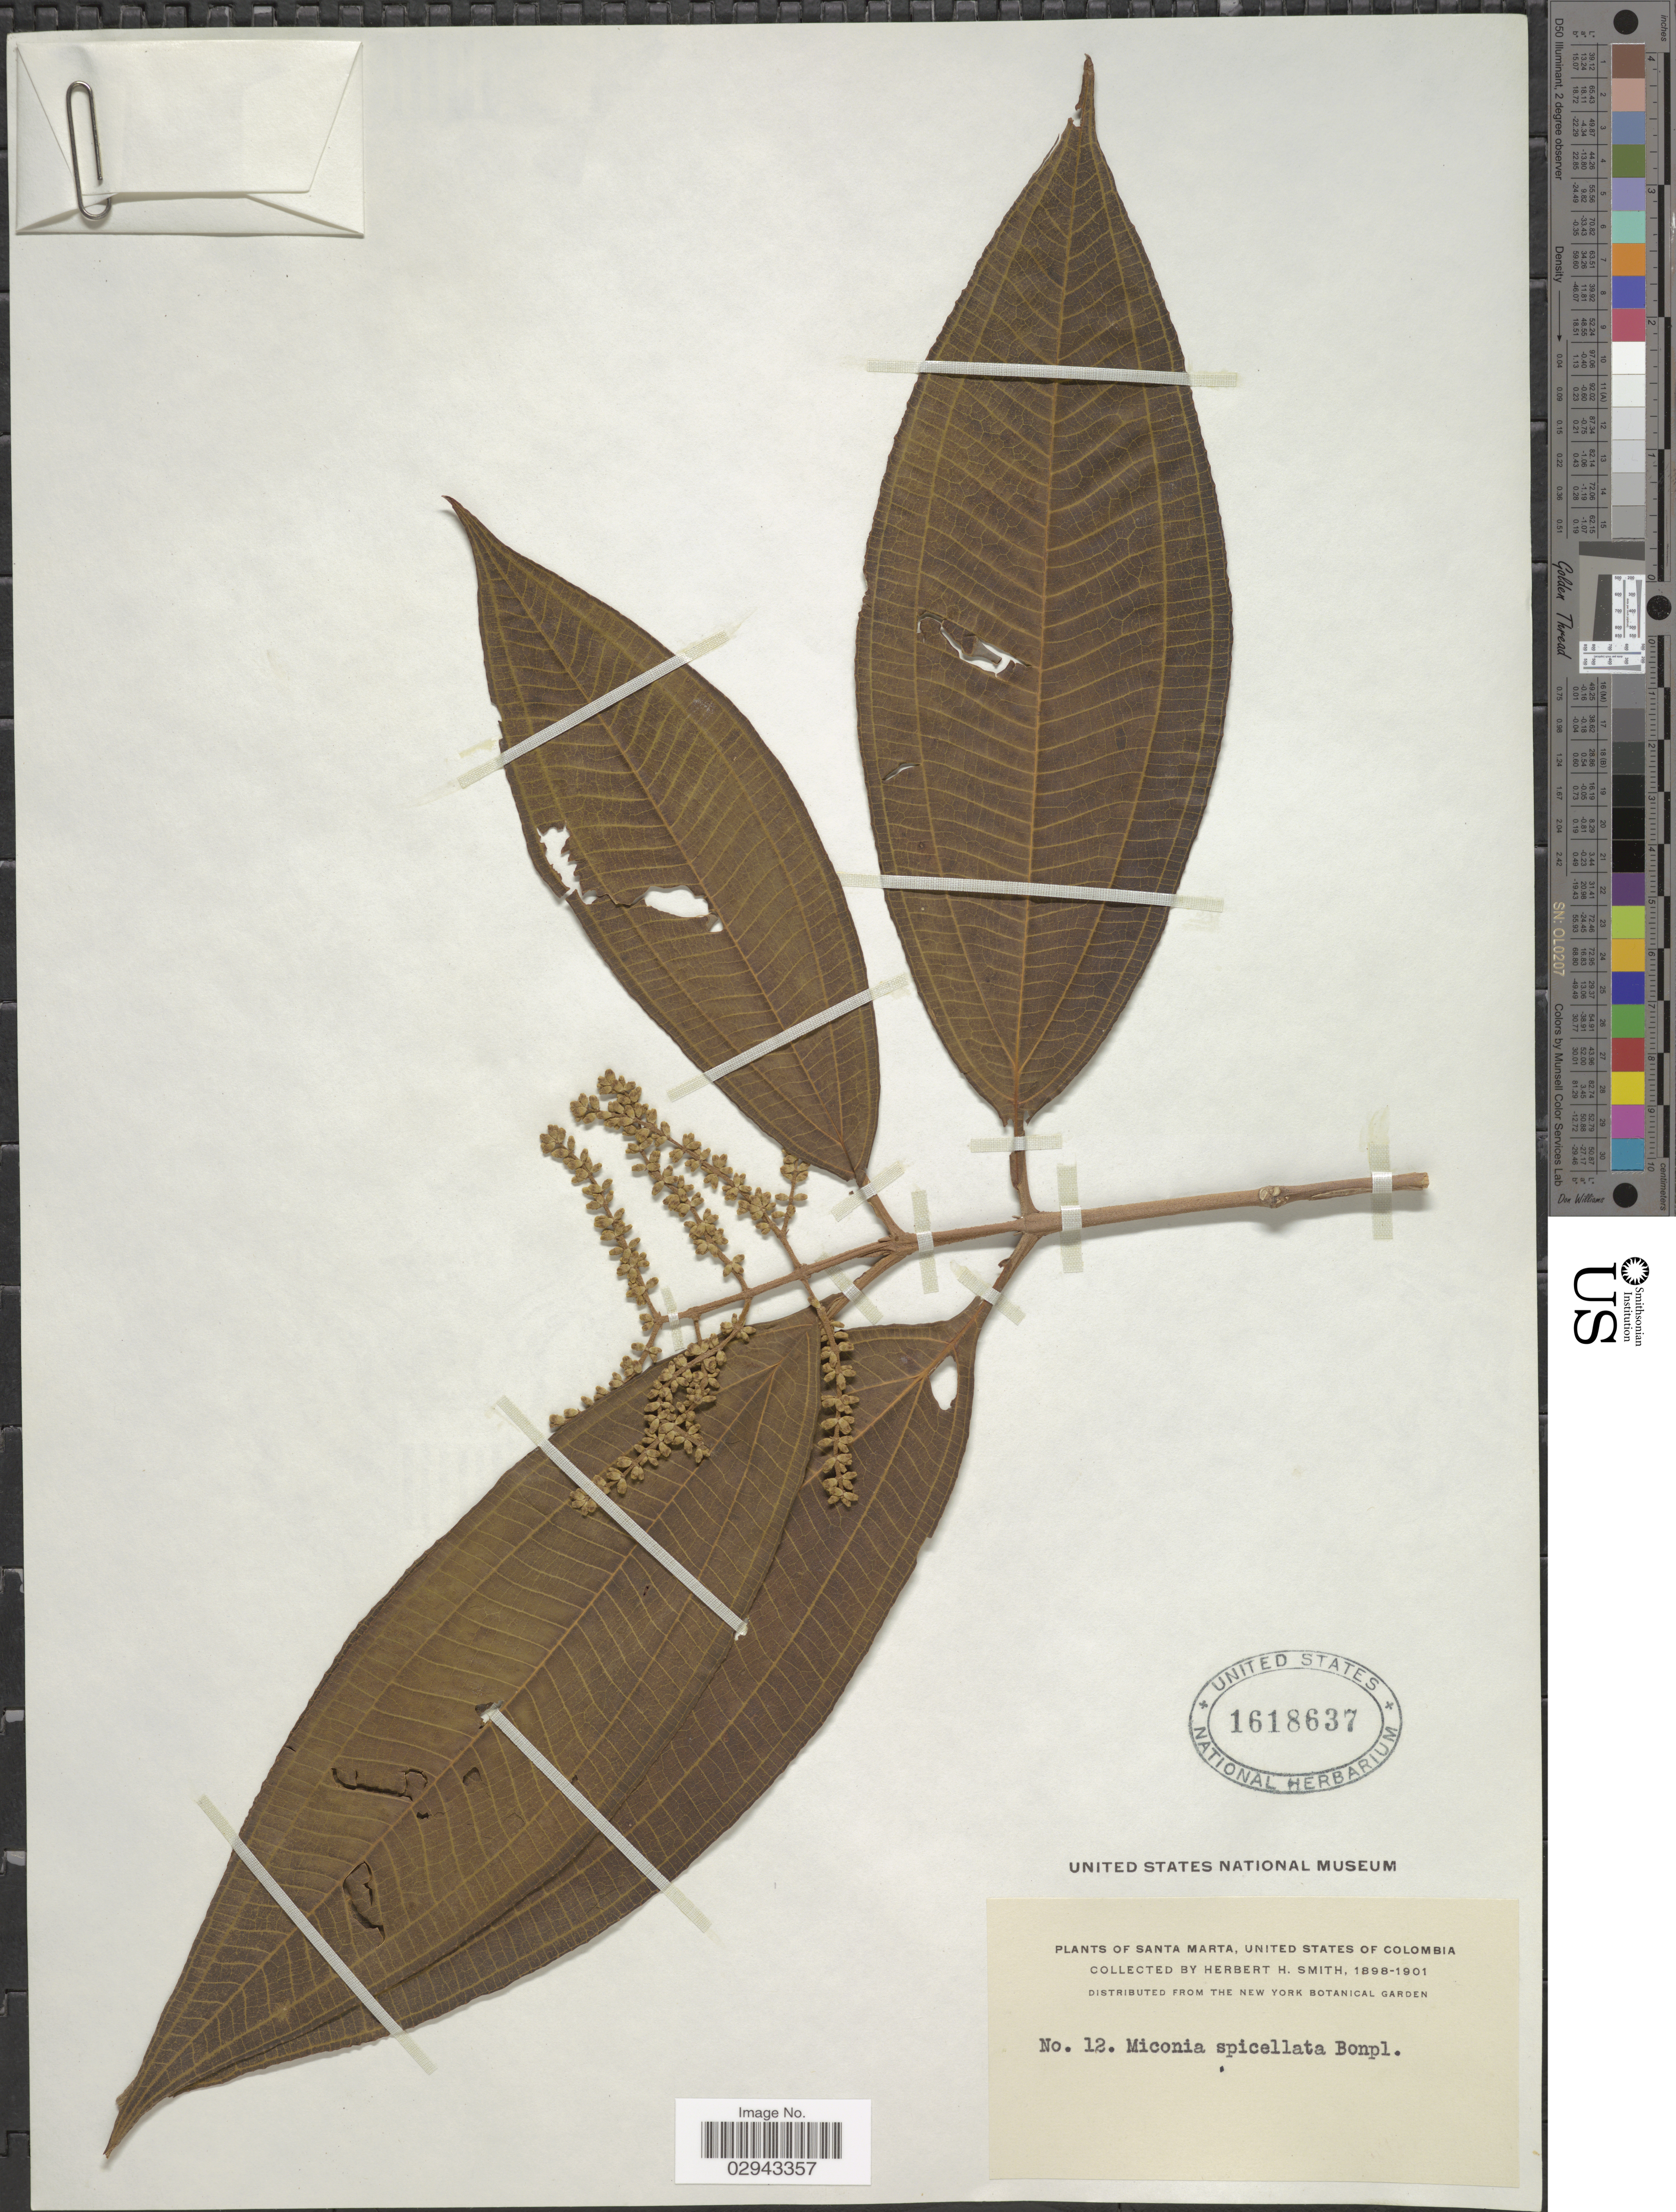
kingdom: Plantae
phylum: Tracheophyta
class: Magnoliopsida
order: Myrtales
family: Melastomataceae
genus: Miconia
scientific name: Miconia spicellata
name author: Bonpl. ex Naudin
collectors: Herbert H. Smith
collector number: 12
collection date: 1898/1901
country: Colombia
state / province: Magdalena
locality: Santa Marta, United States of Colombia.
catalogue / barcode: US 1618637